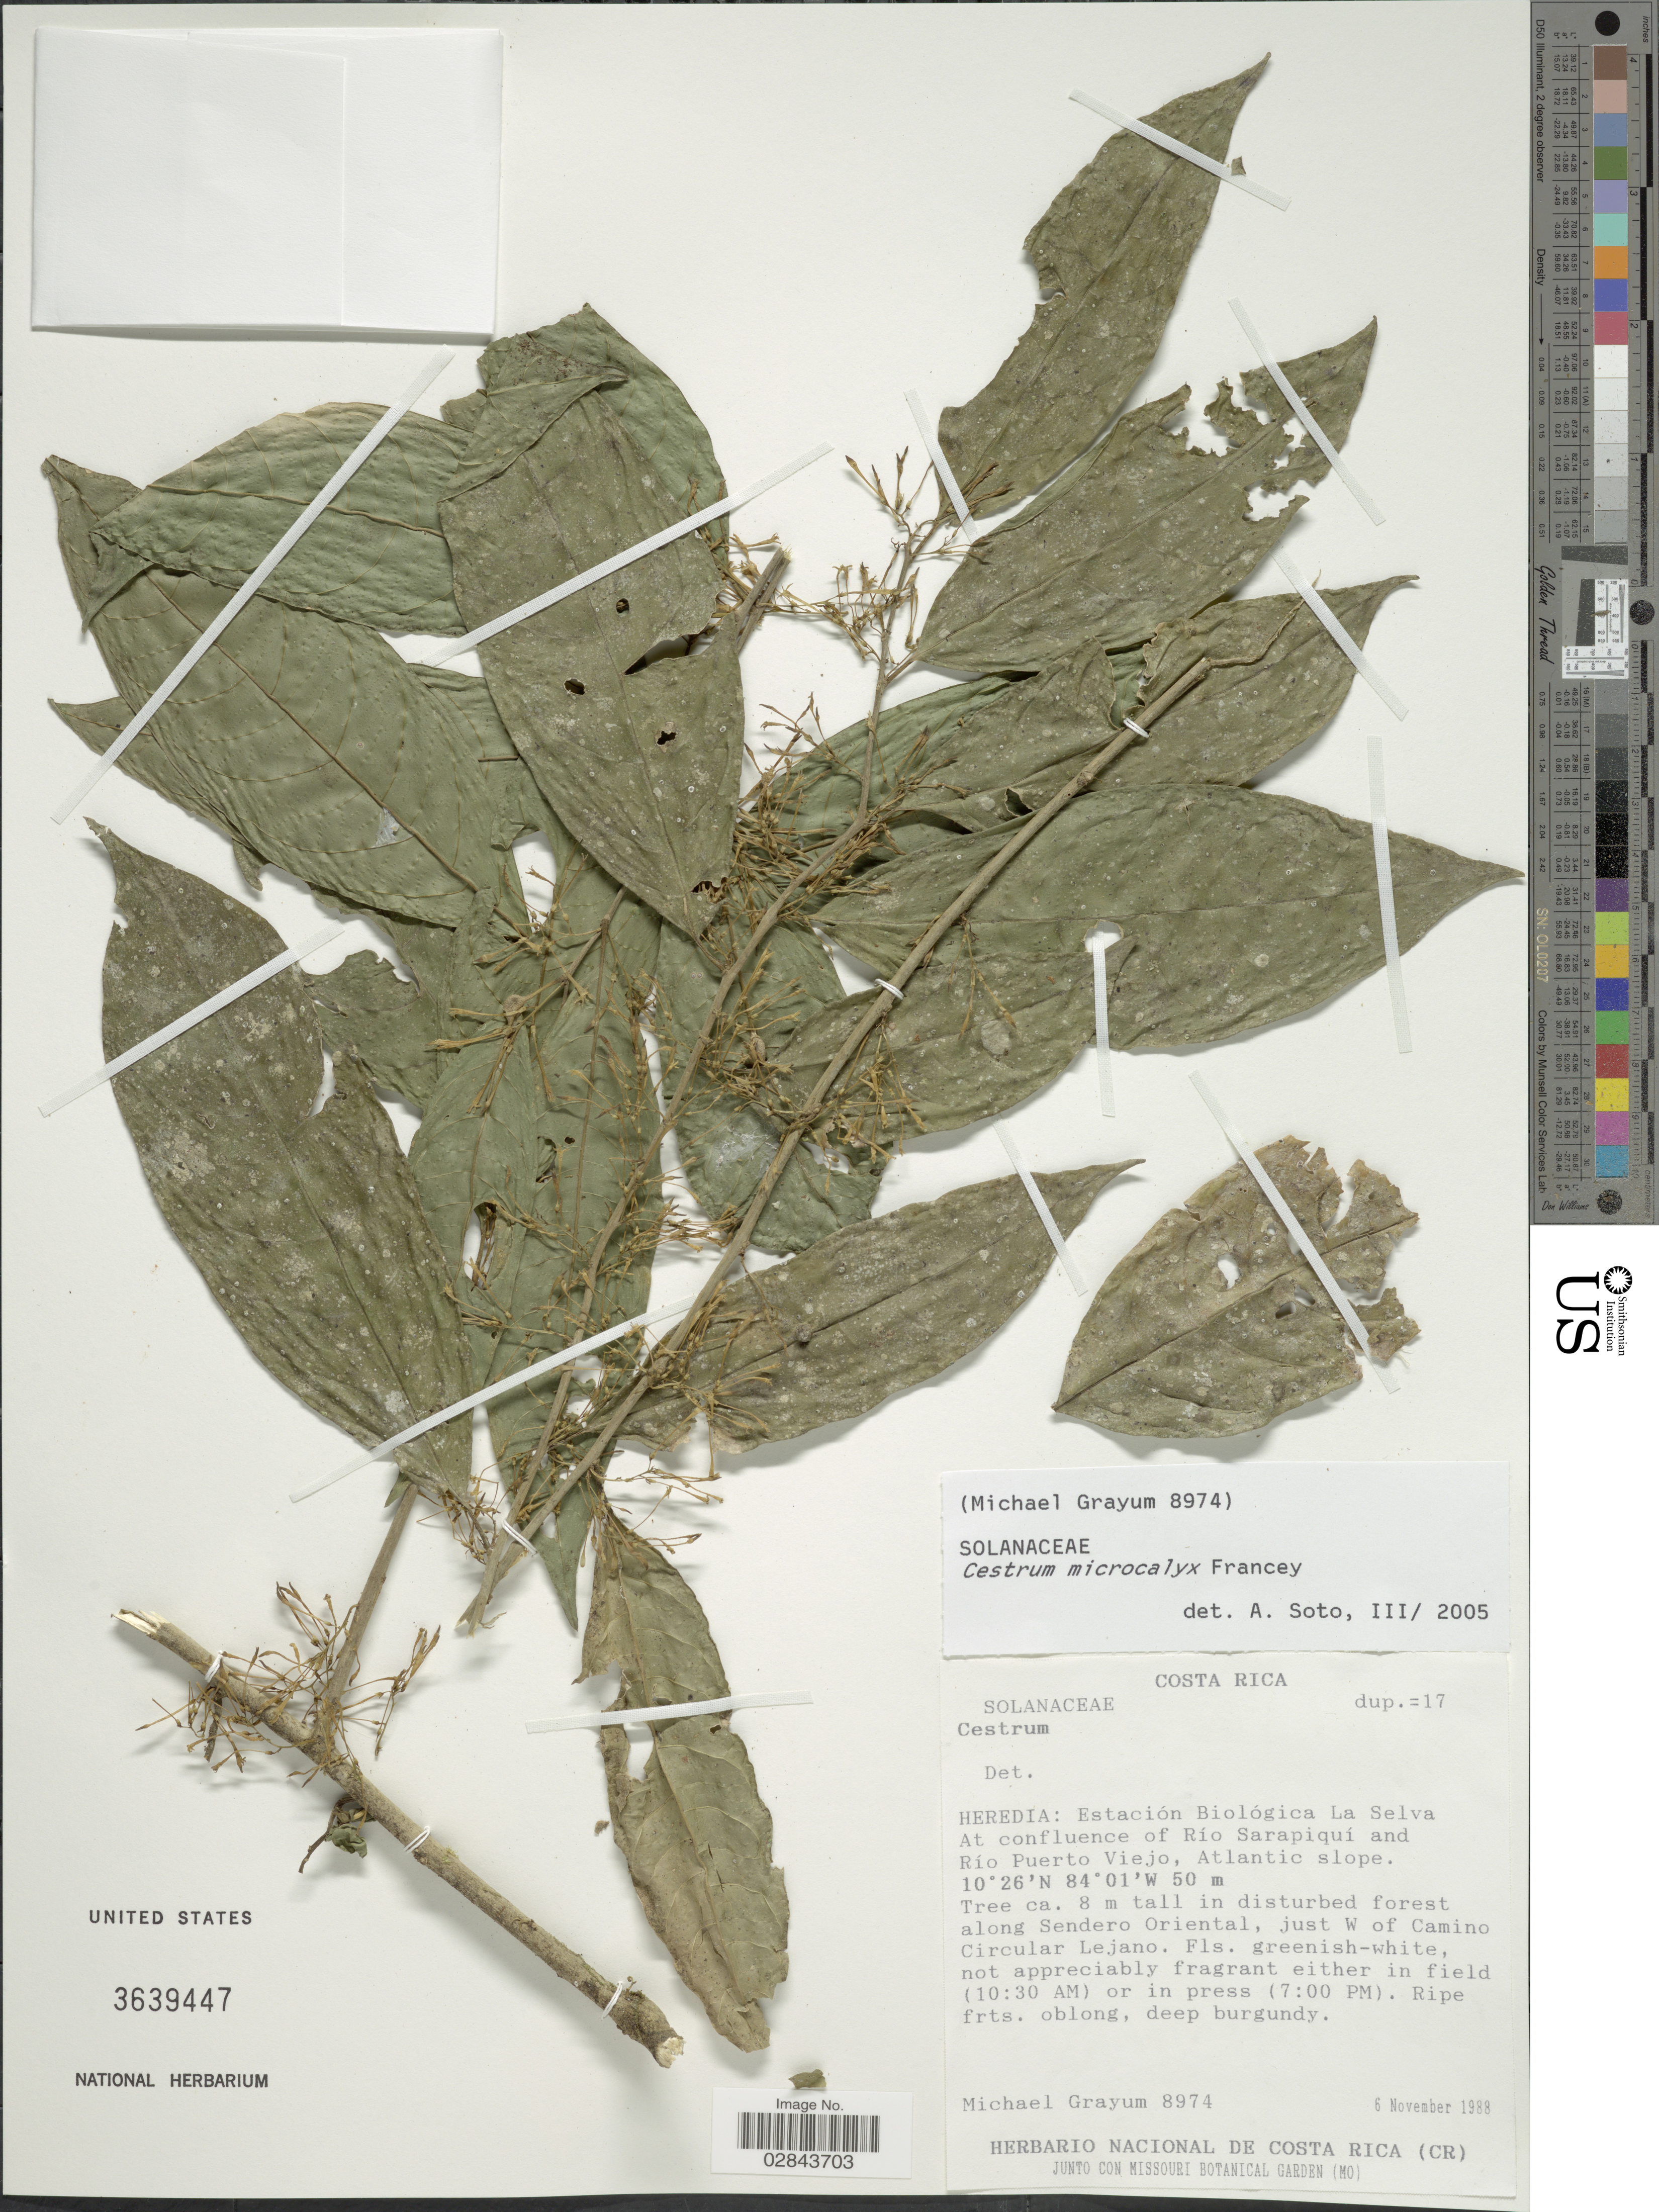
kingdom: Plantae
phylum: Tracheophyta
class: Magnoliopsida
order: Solanales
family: Solanaceae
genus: Cestrum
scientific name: Cestrum microcalyx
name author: Francey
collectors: M. H. Grayum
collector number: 8974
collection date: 1988-11-06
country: Costa Rica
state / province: Heredia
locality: Estación Biológica La Selva. At confluence of Río Sarapiquí and Río Puerto Viejo, Atlantic slope.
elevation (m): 50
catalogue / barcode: US 3639447